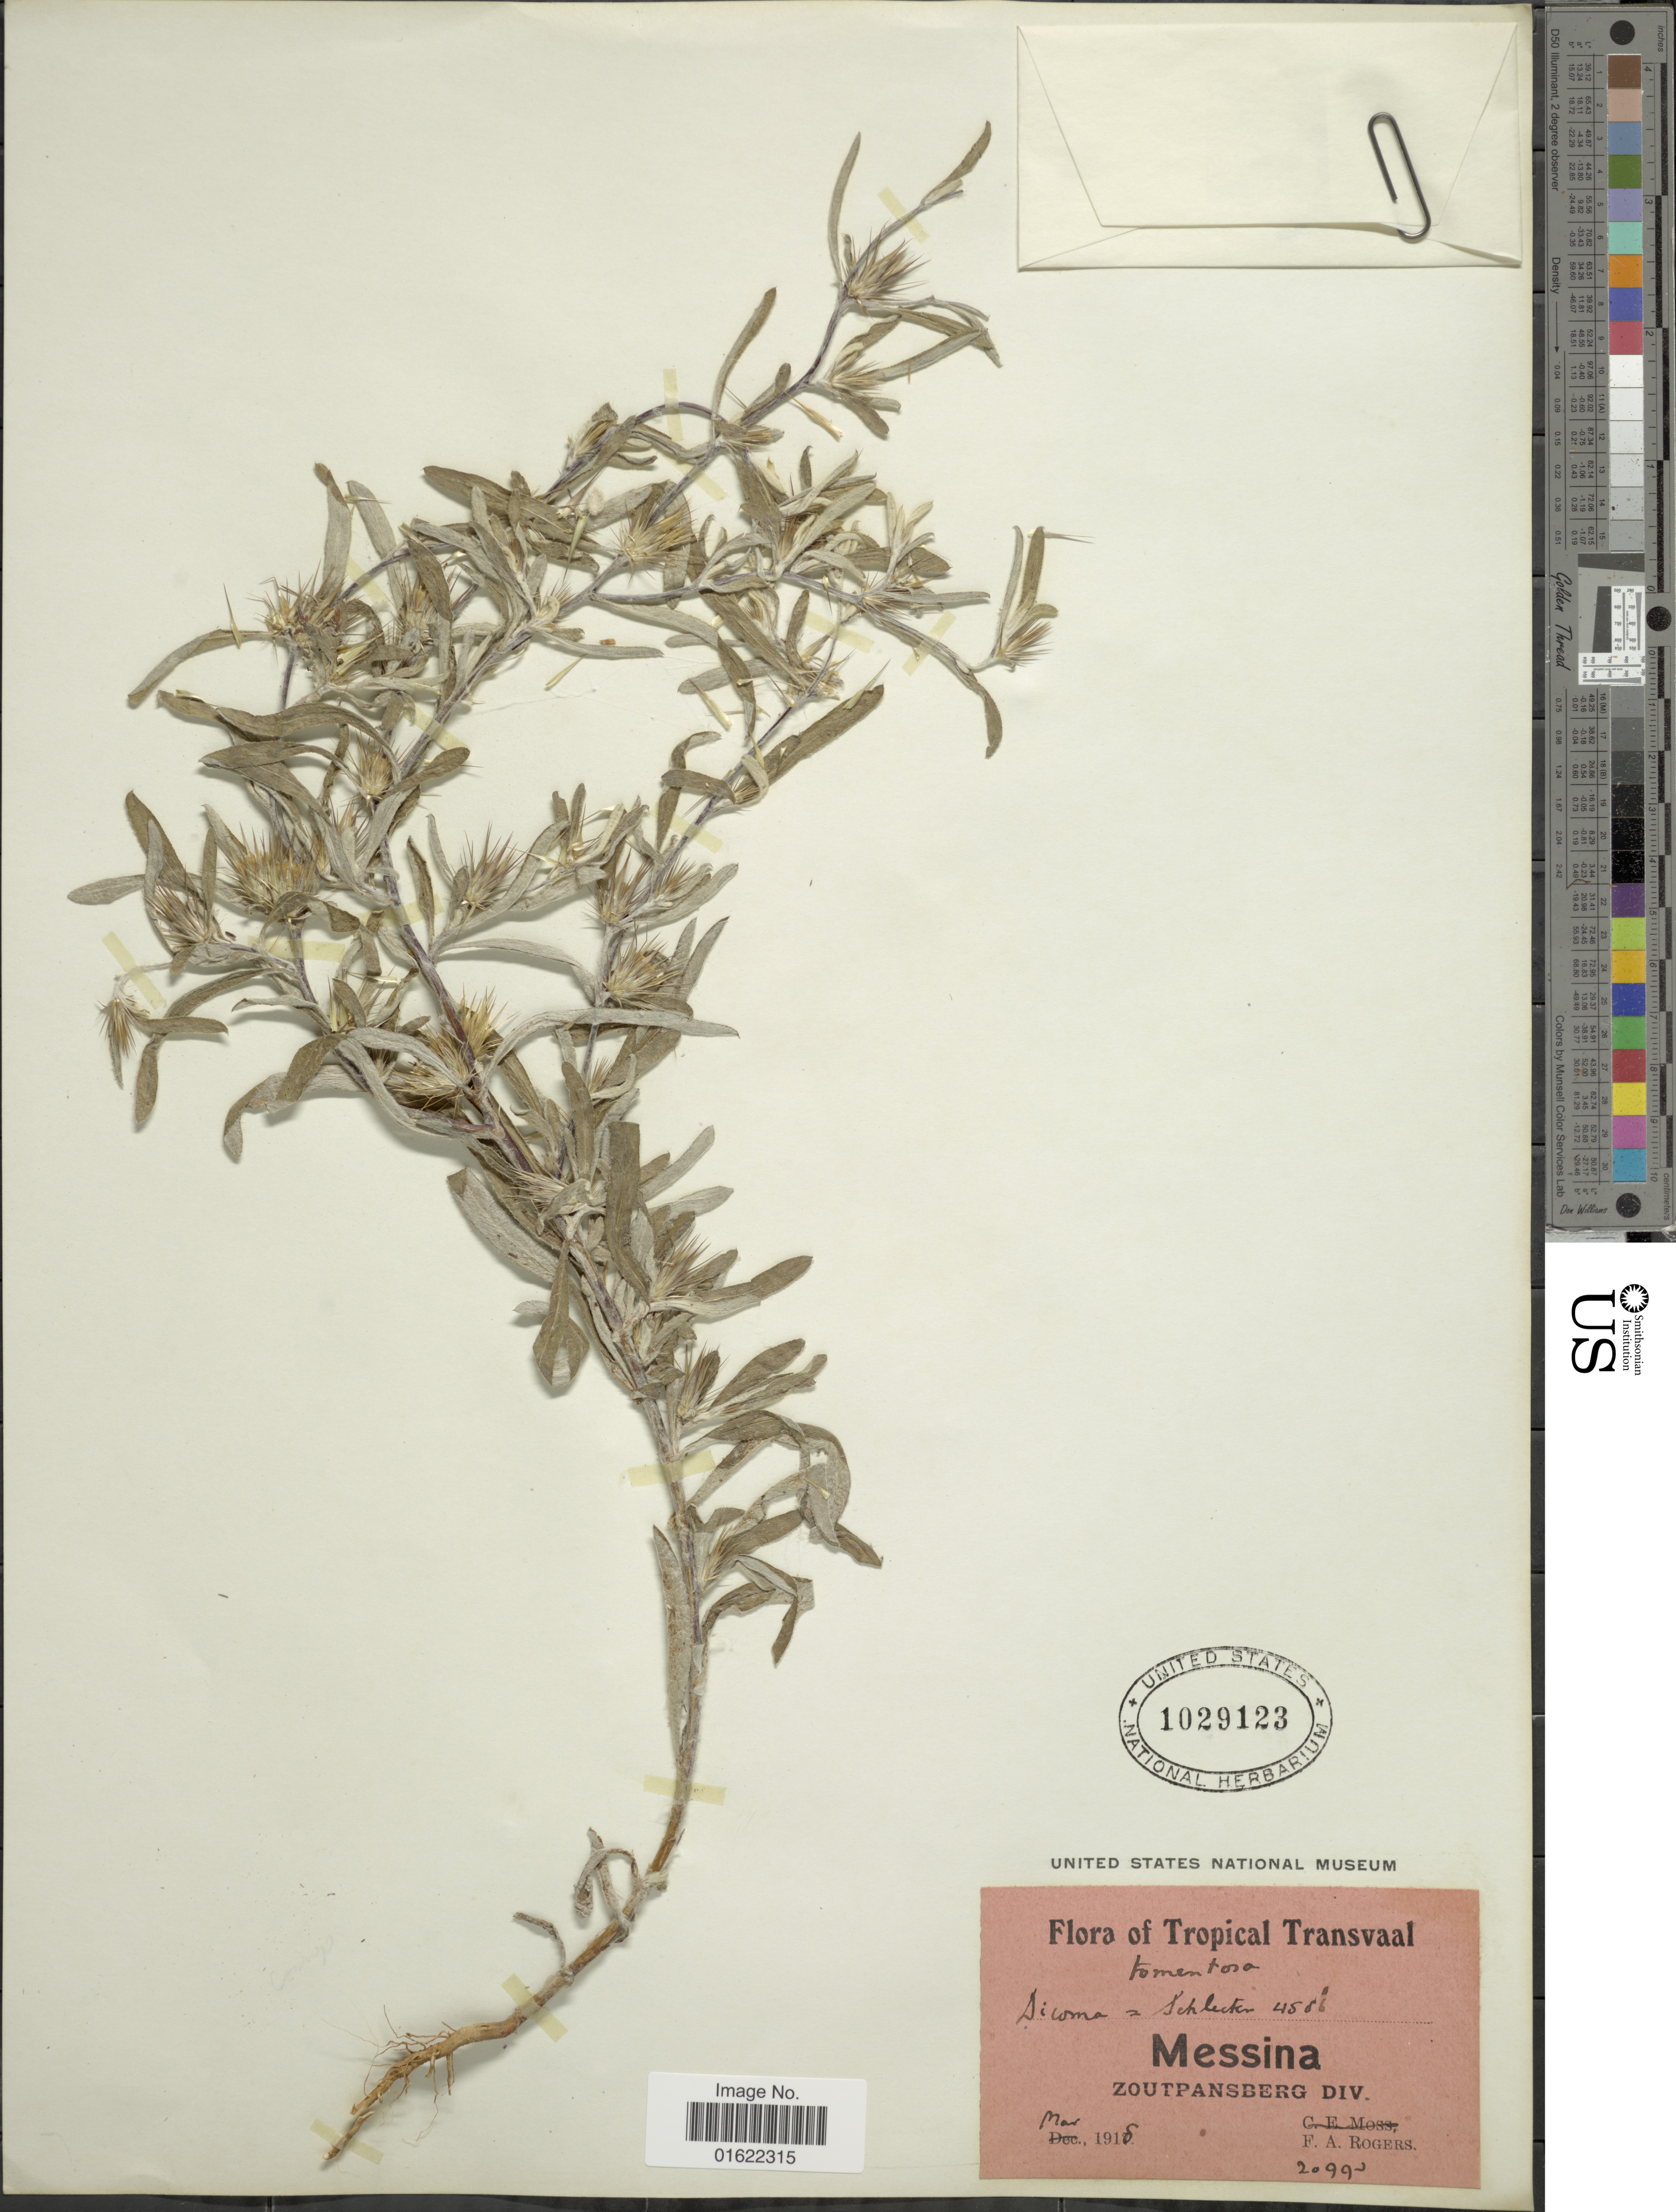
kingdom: Plantae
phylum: Tracheophyta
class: Magnoliopsida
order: Asterales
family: Asteraceae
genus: Dicoma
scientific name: Dicoma tomentosa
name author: Cass.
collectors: F. A. Rogers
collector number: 2099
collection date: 1918-03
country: South Africa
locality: Messina. Zoutpansberg Div. Tropical Transvaal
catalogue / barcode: US 1029123